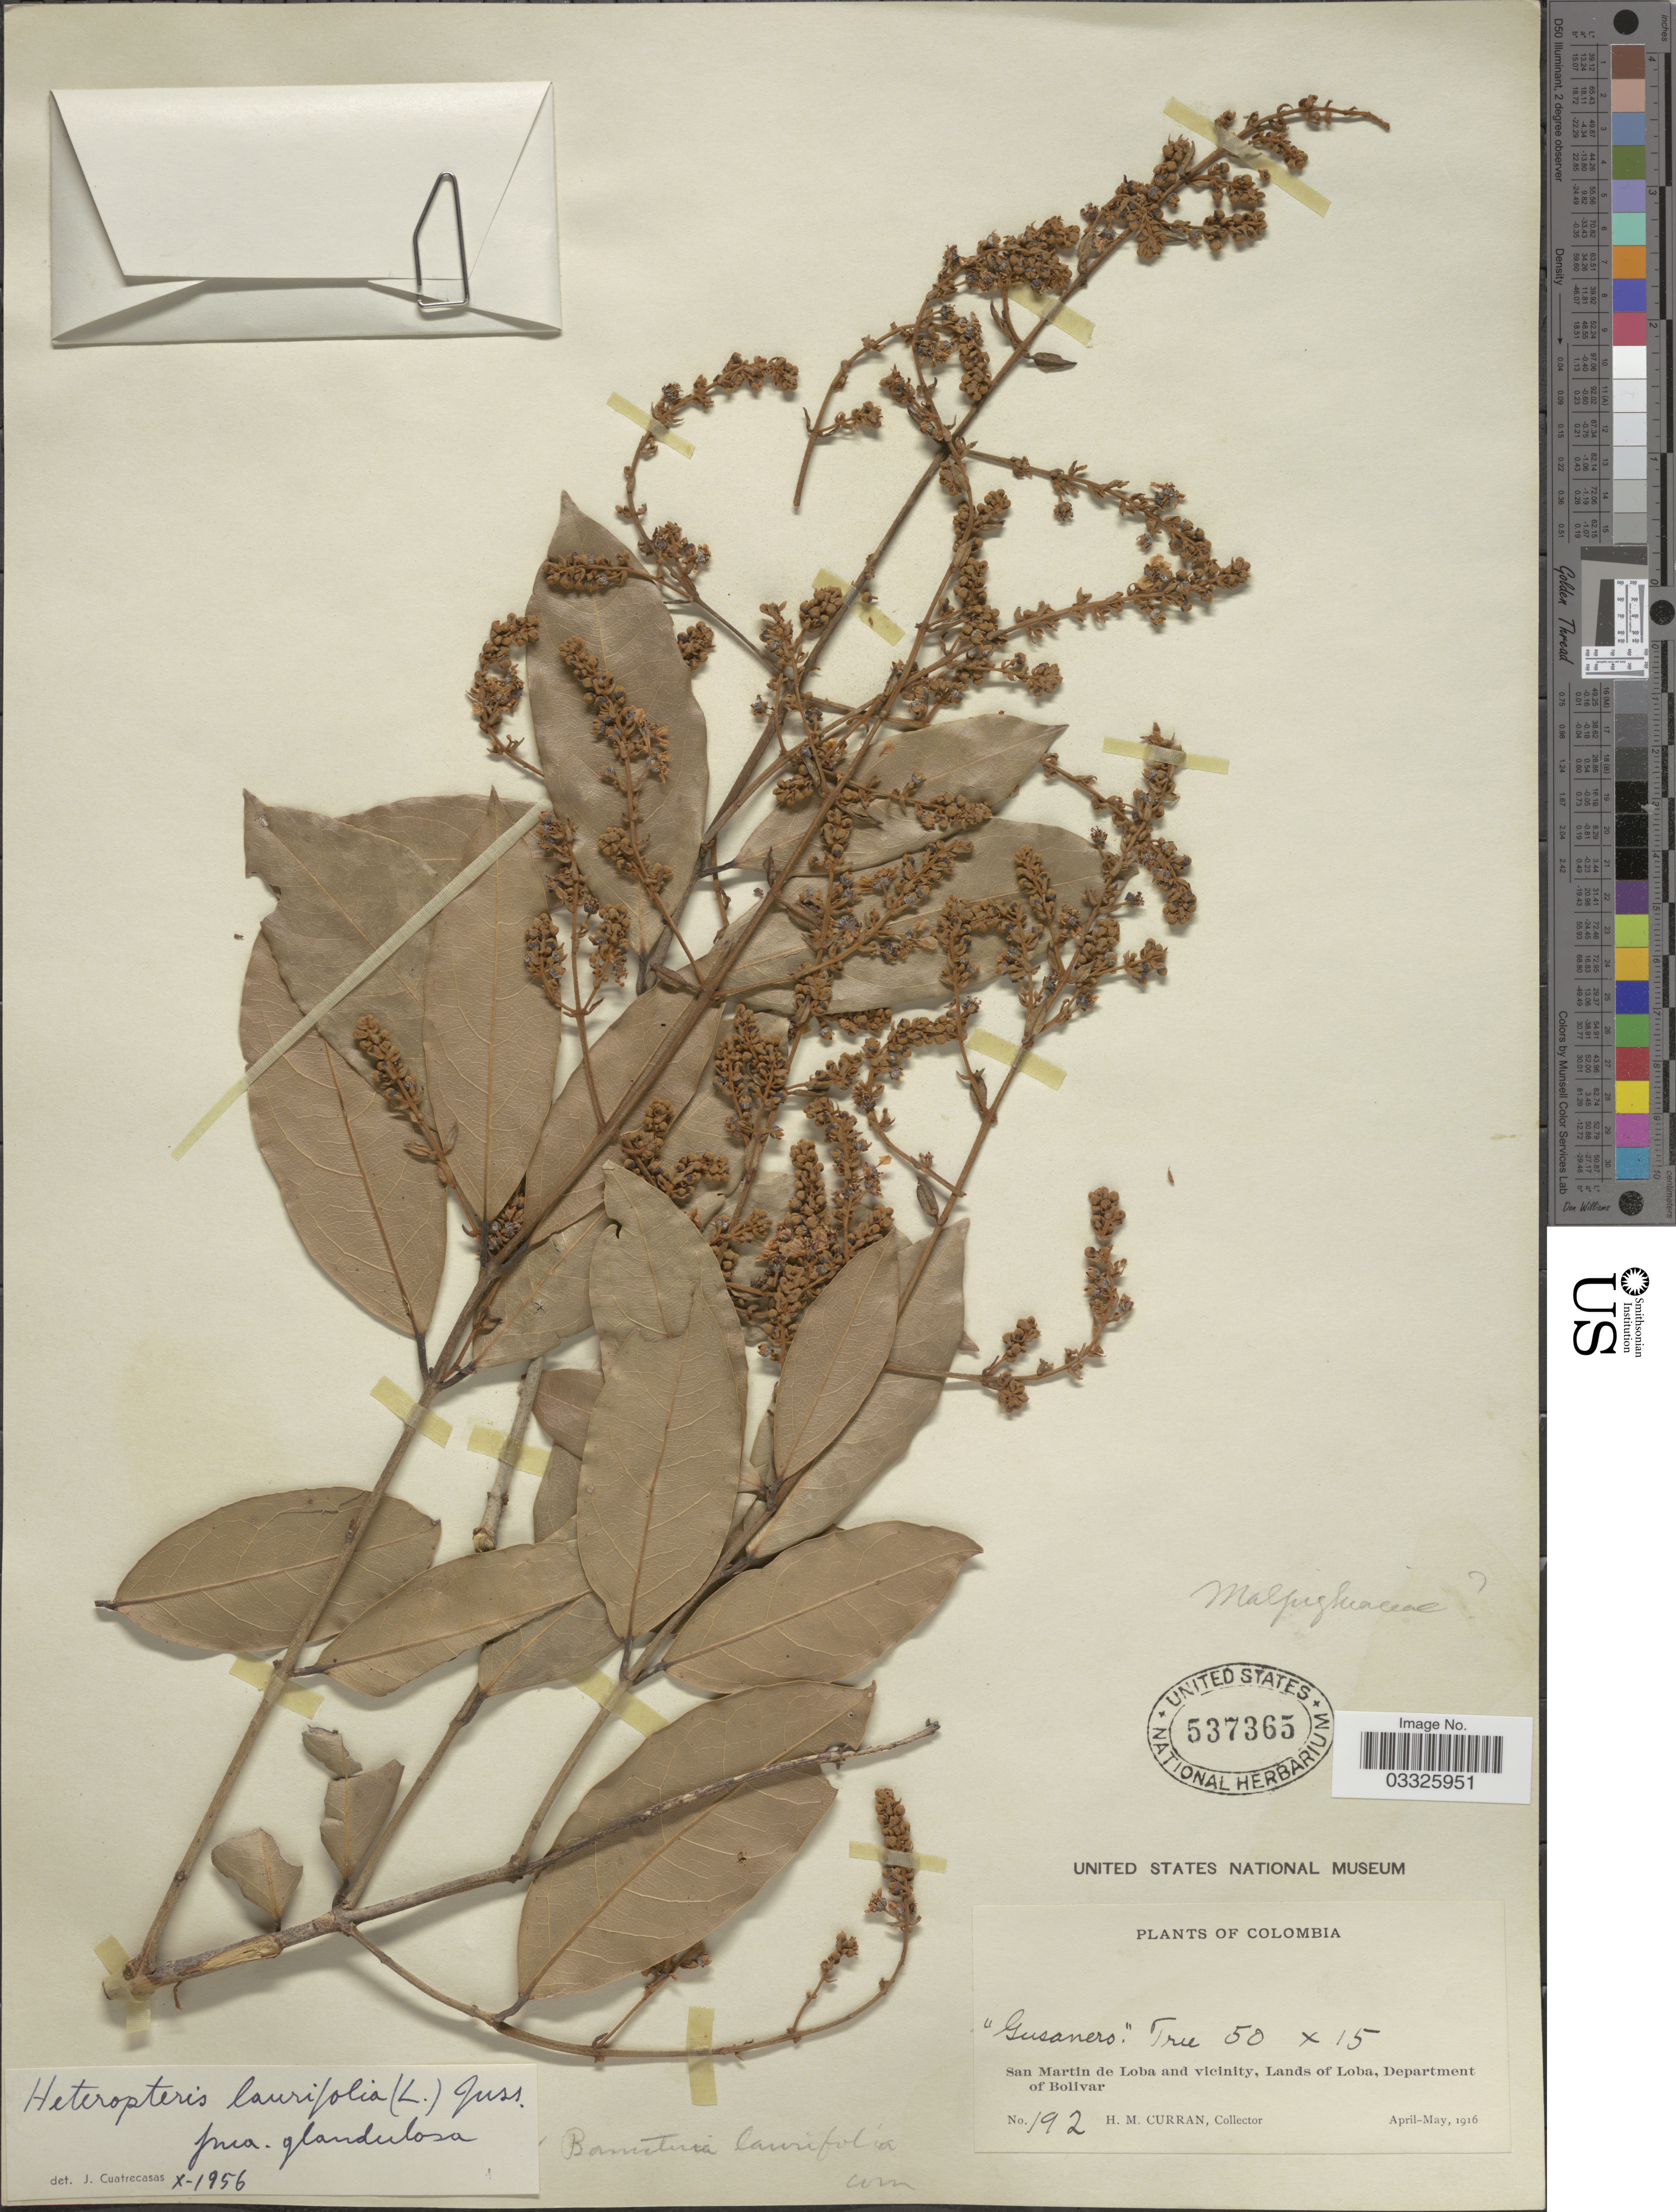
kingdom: Plantae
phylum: Tracheophyta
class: Magnoliopsida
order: Malpighiales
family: Malpighiaceae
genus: Heteropterys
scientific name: Heteropterys laurifolia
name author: (L.) A. Juss.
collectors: H. M. Curran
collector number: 192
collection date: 1916-04/1916-05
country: Colombia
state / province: Bolívar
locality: San Martin de Loba and vicinity, Lands of Loba, Department of Bolivar.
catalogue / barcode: US 537365